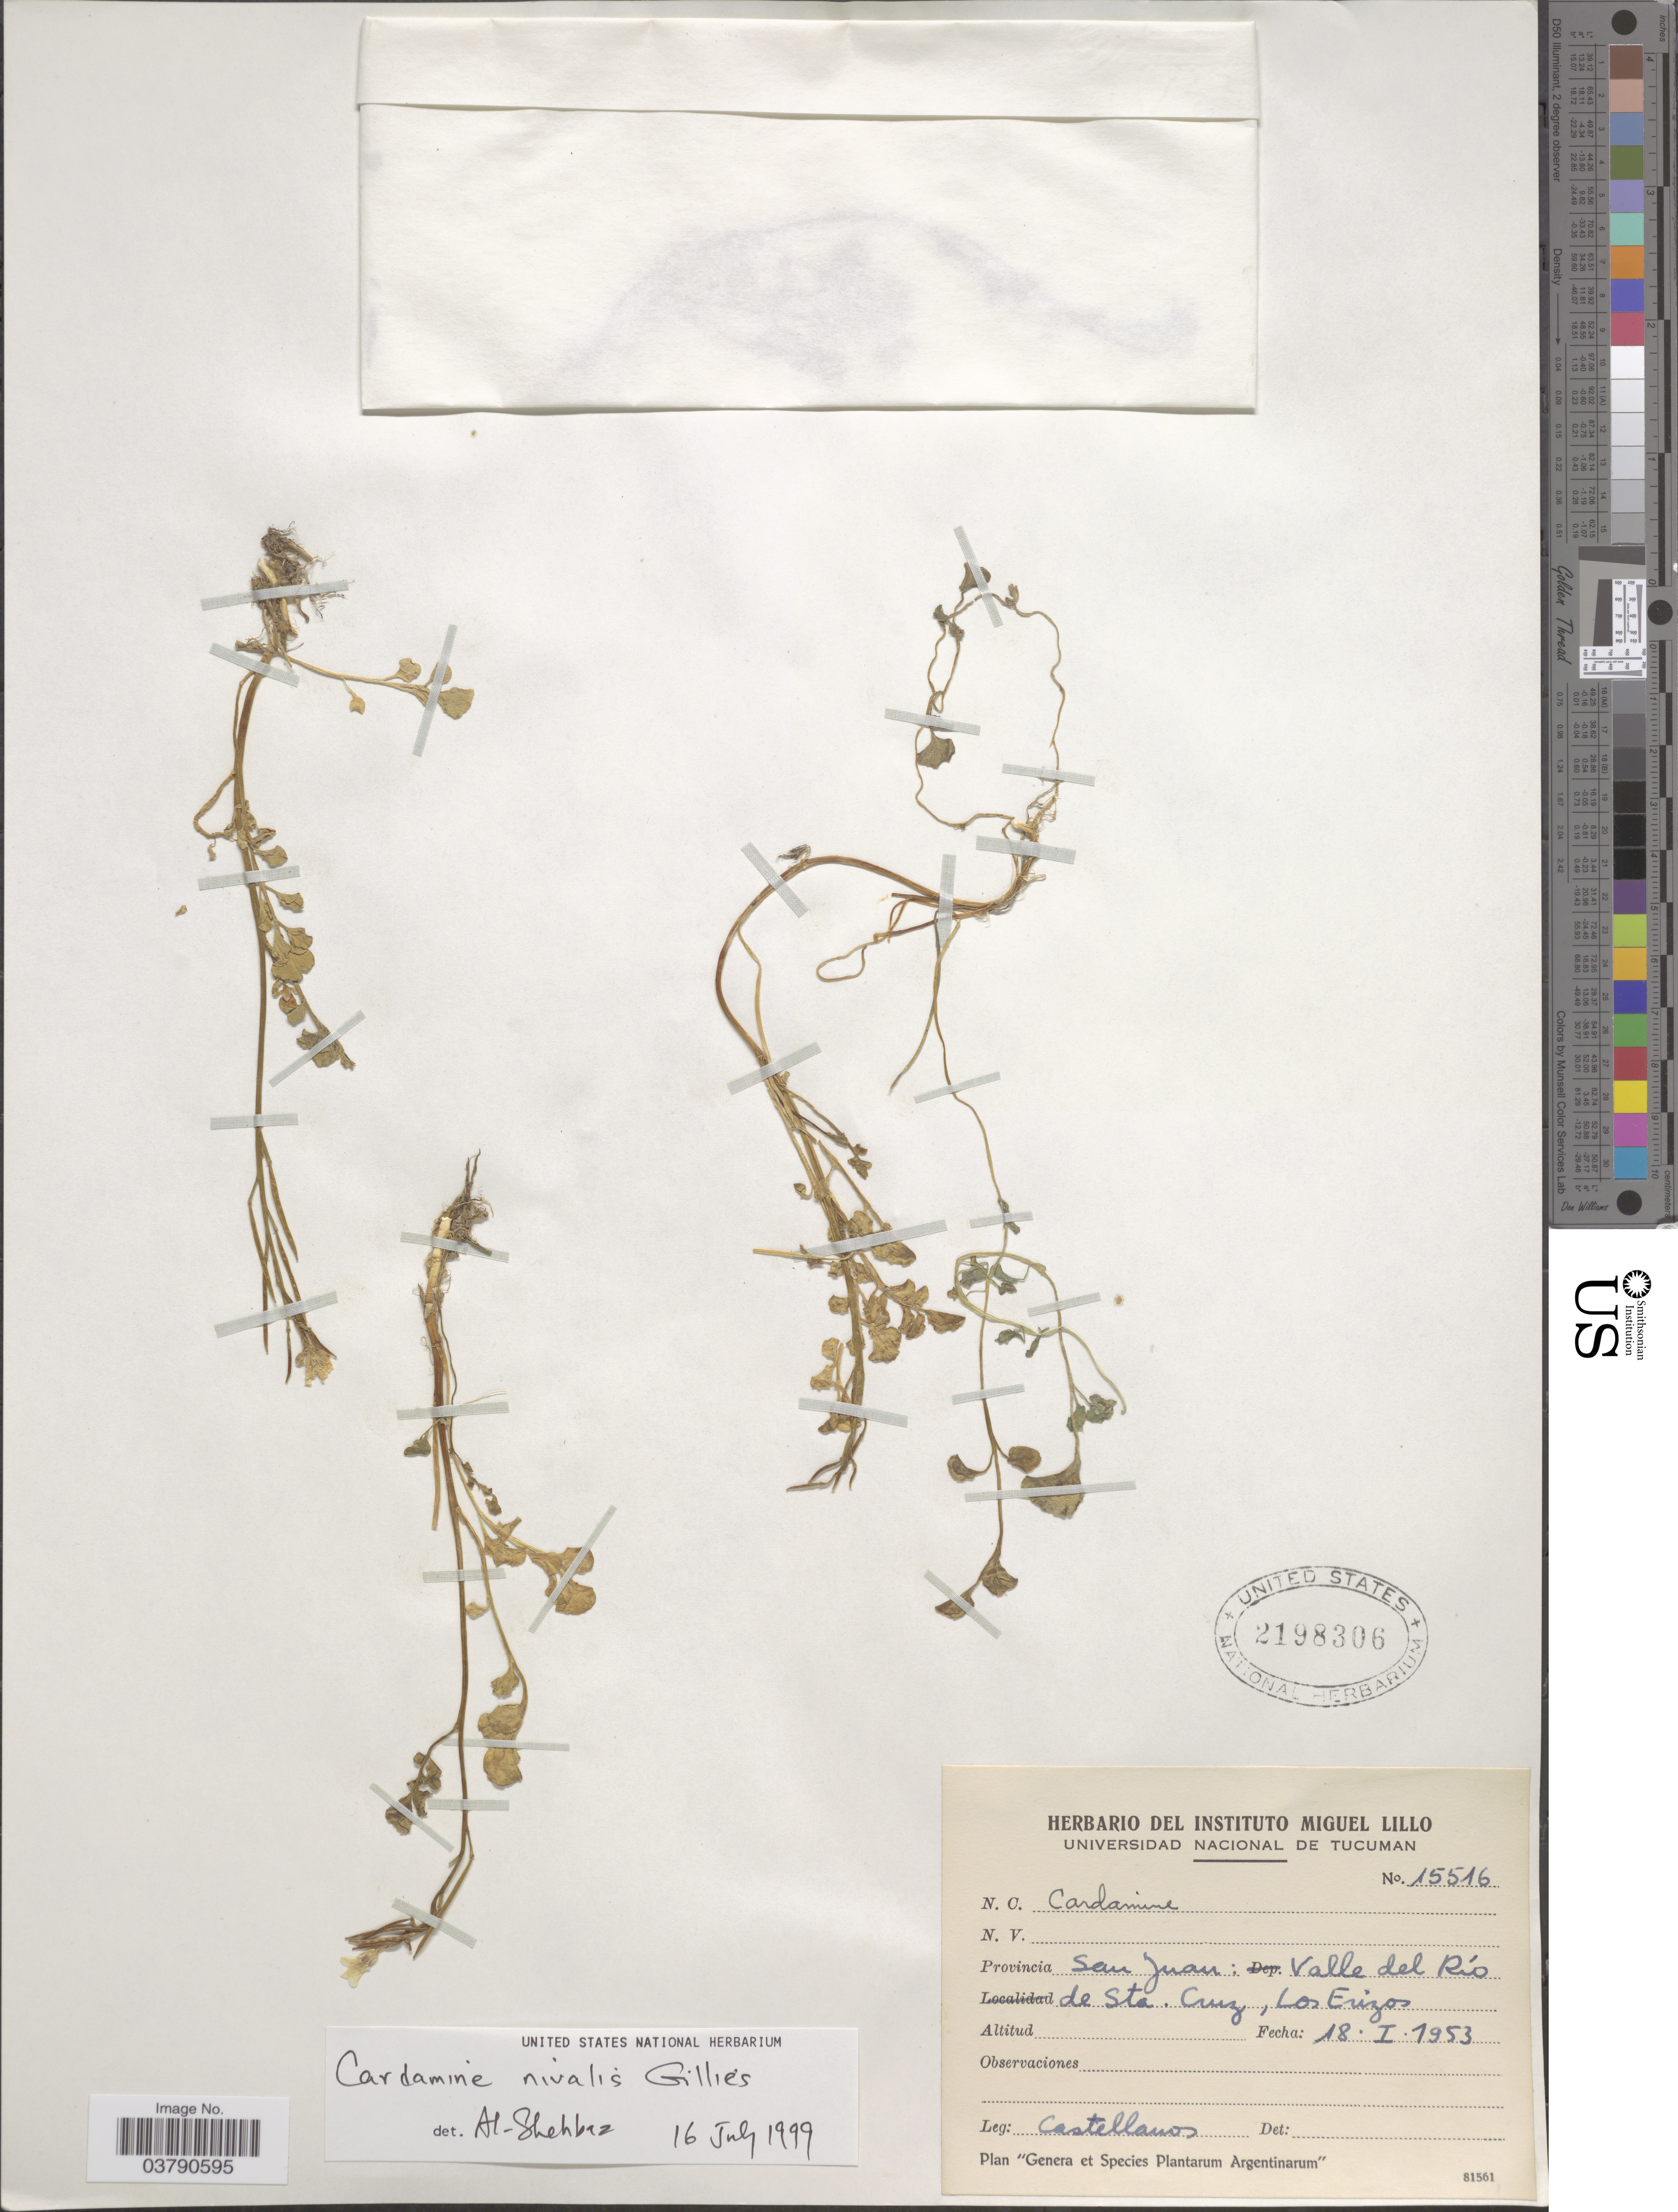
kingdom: Plantae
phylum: Tracheophyta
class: Magnoliopsida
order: Brassicales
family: Brassicaceae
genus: Cardamine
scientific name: Cardamine nivalis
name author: Pall.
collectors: -- Castellanos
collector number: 15516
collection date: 1953-01-18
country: Argentina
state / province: San Juan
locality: Valle del Río de Sta. Cruz, Los Erizos.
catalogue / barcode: US 2198306